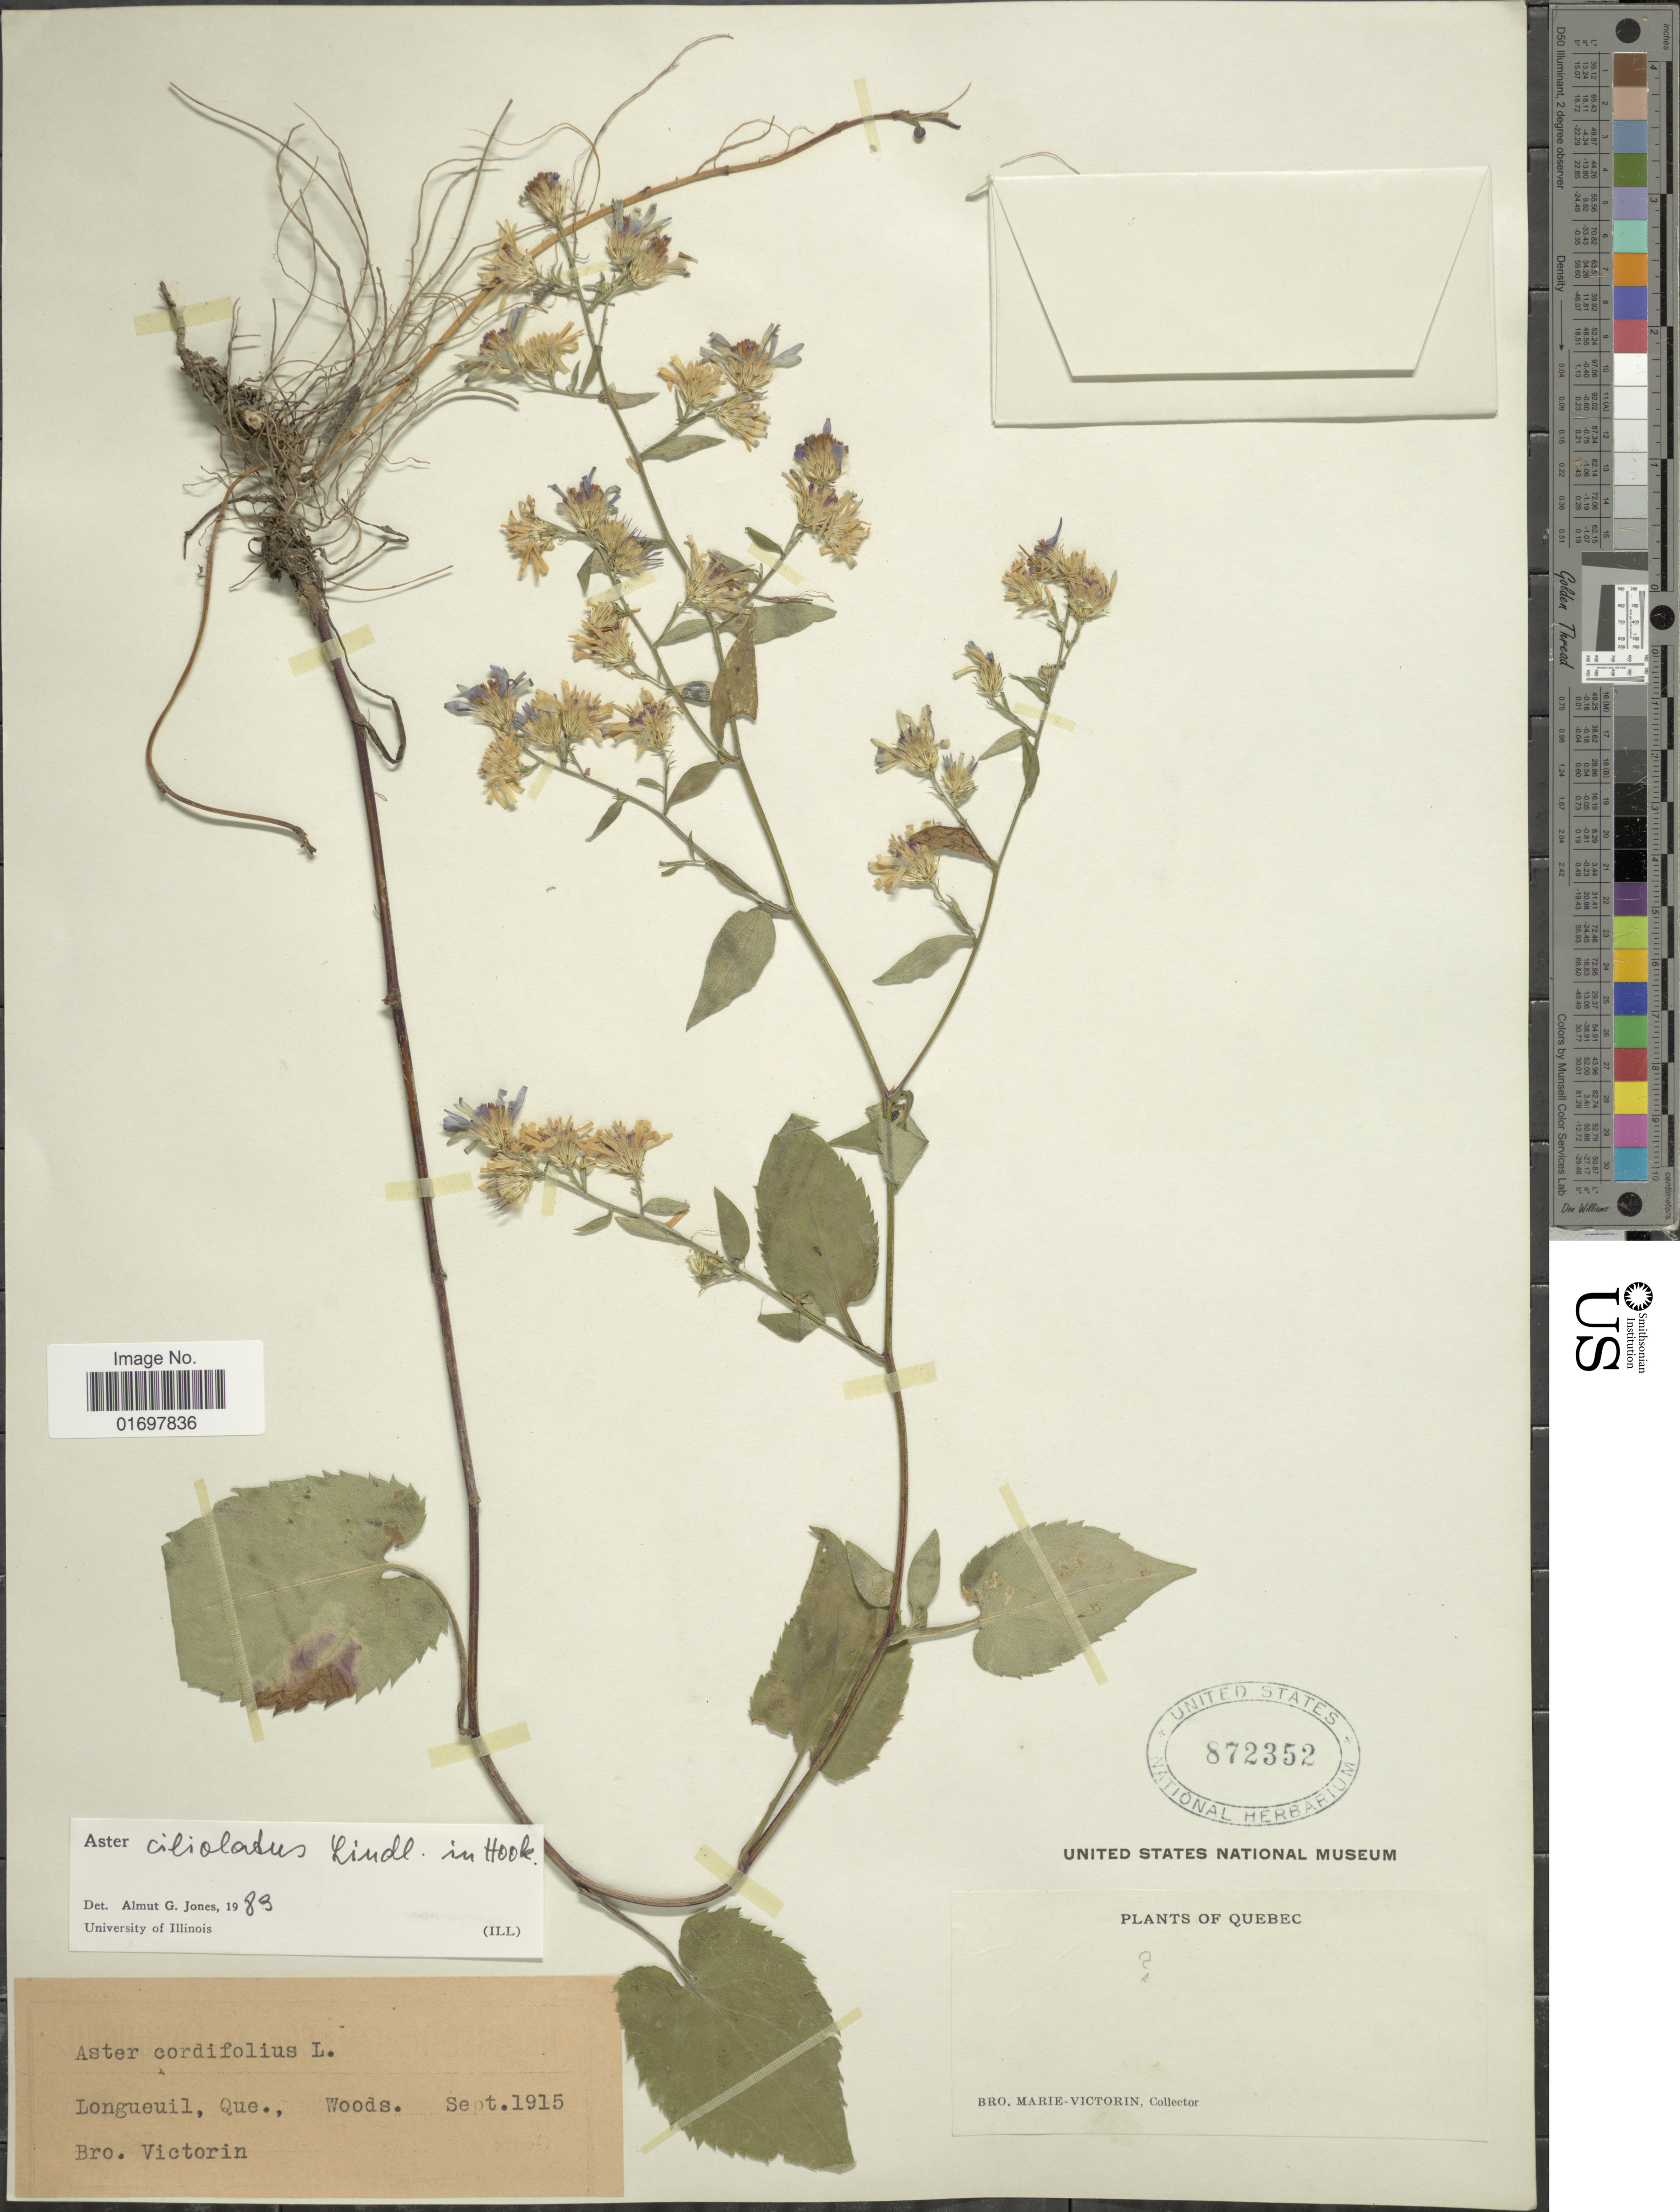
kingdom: Plantae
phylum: Tracheophyta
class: Magnoliopsida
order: Asterales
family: Asteraceae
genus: Symphyotrichum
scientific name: Symphyotrichum ciliolatum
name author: (Lindl.) Á. Löve & D. Löve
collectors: B. Victorin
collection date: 1915-09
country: Canada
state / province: Quebec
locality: Longueuil, Que.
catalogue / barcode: US 872352